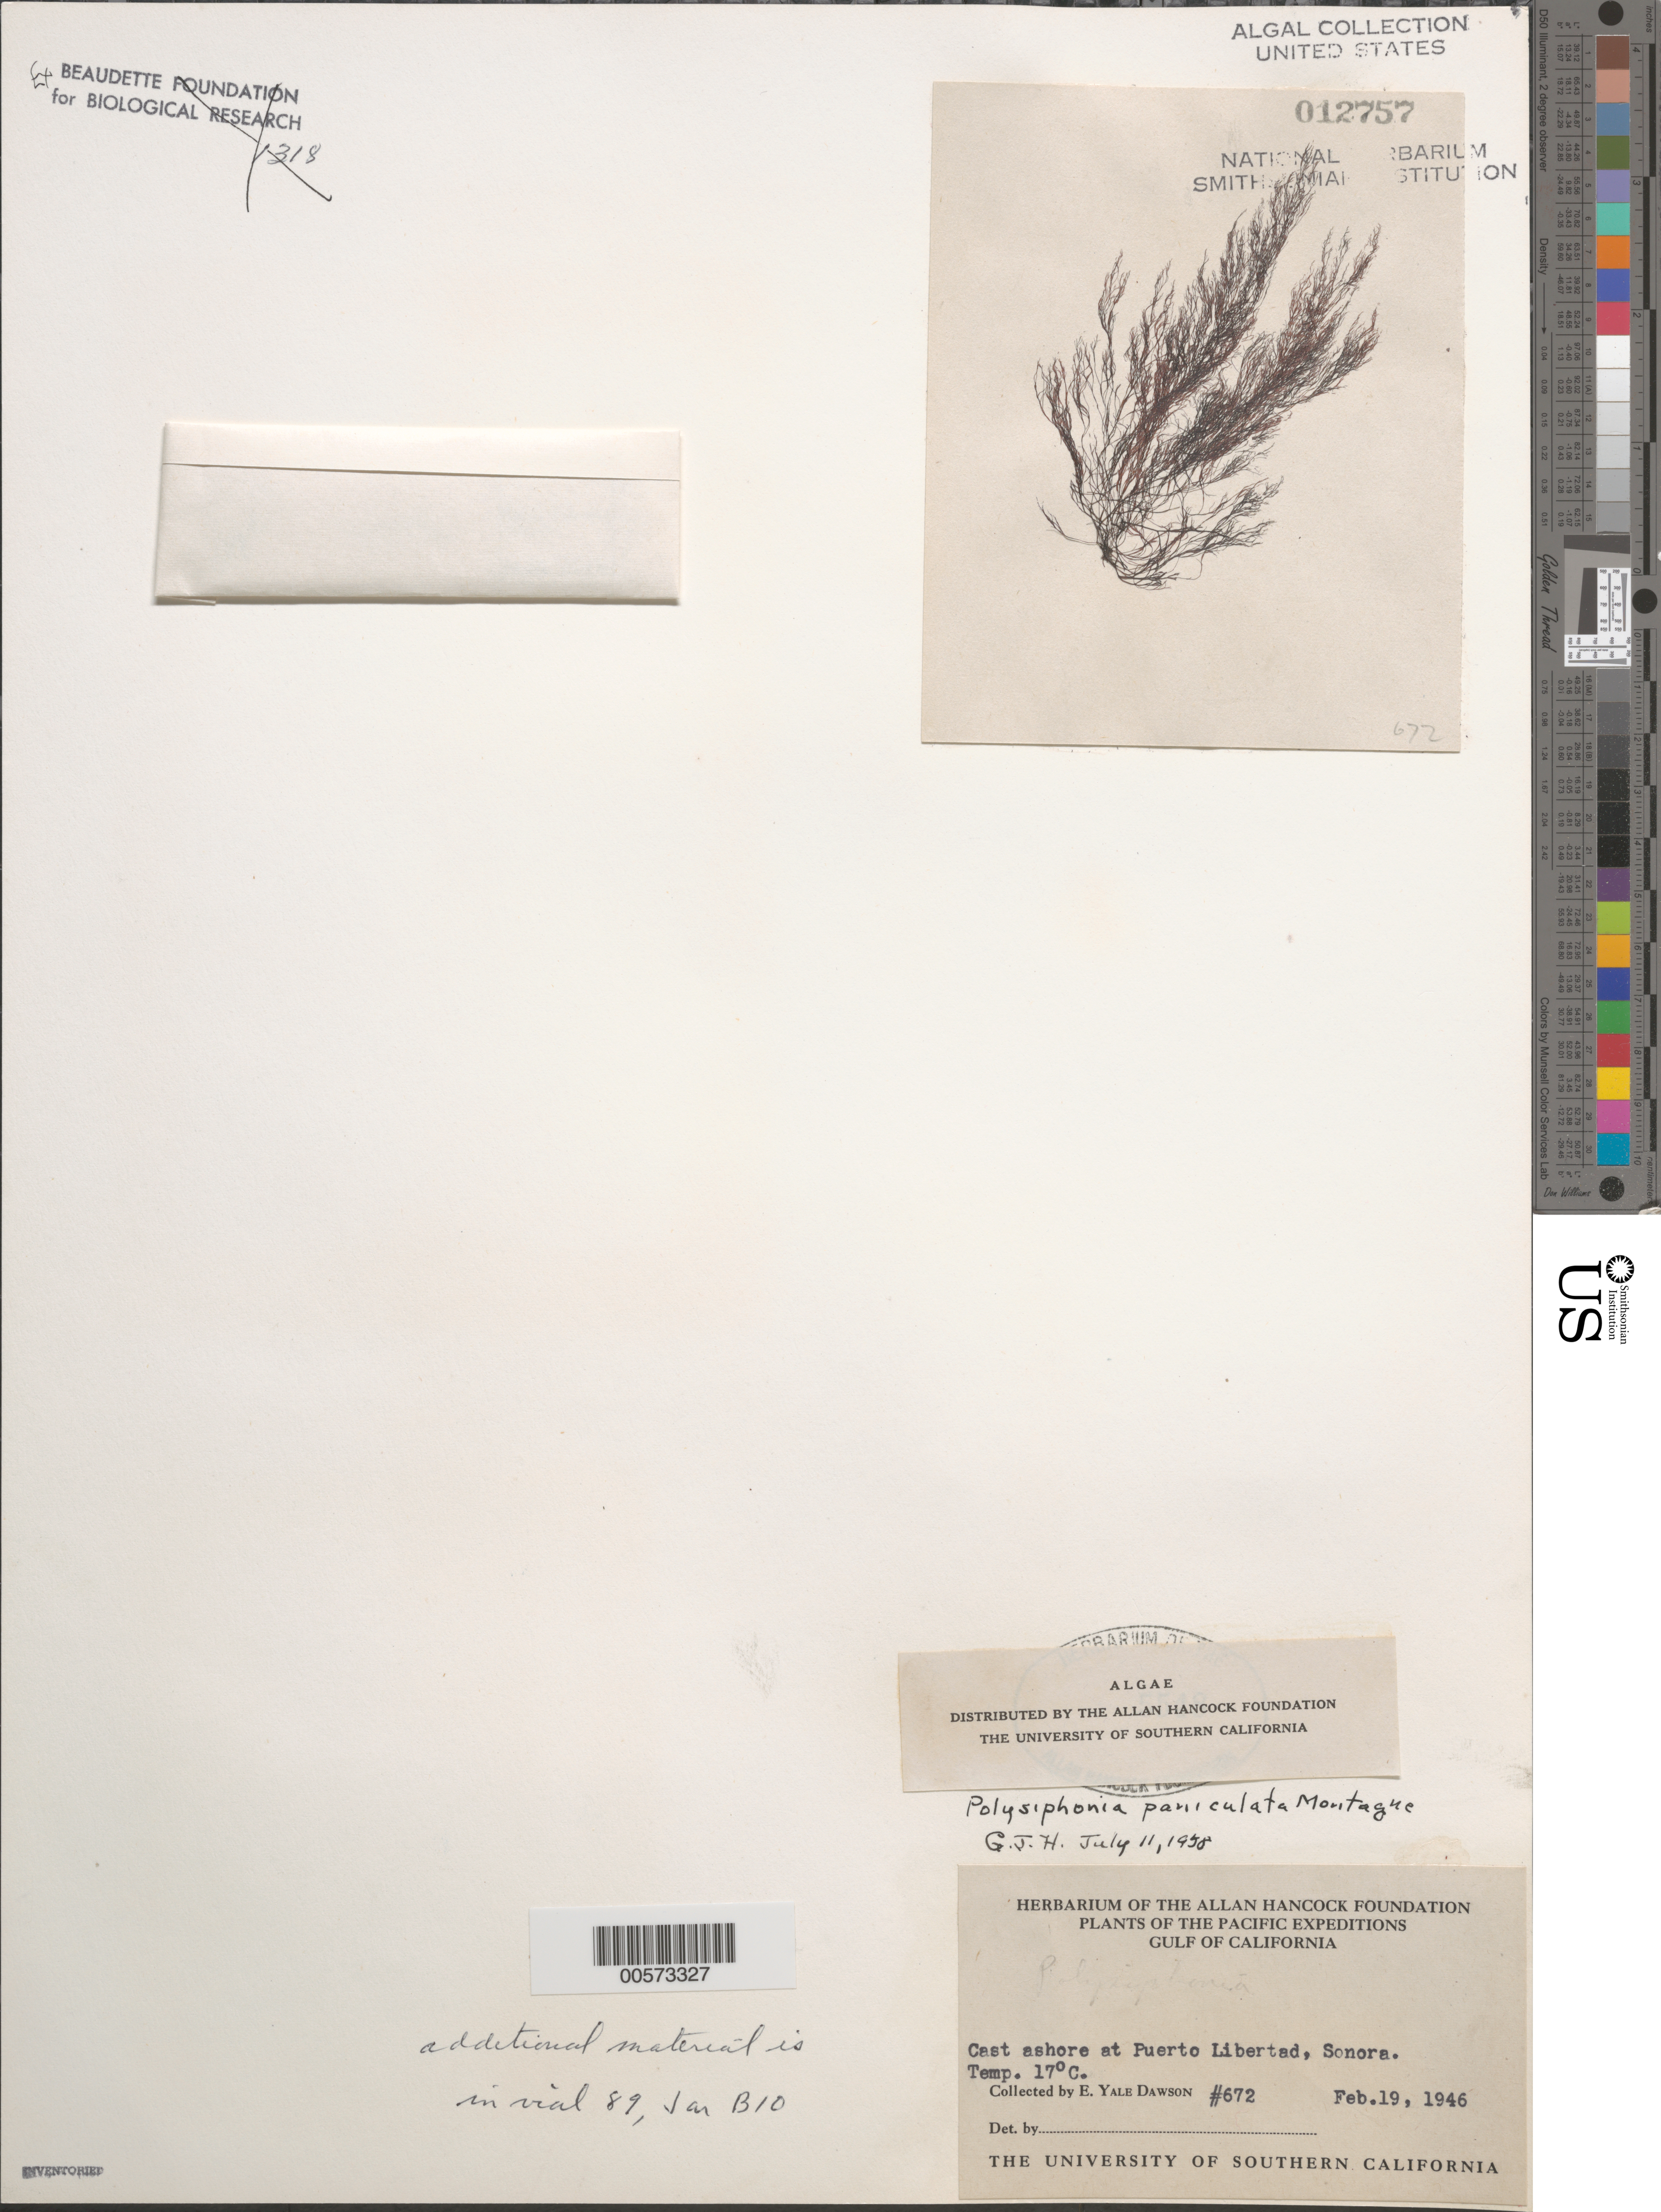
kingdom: Plantae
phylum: Rhodophyta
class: Florideophyceae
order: Ceramiales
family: Rhodomelaceae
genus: Eutrichosiphonia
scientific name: Eutrichosiphonia paniculata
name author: (Mont.) D.E.Bustamante & T.O. Cho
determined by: Algae name updating Project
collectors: E. Y. Dawson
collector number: EYD 672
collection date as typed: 19 Feb 1946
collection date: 1946-02-19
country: Mexico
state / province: Sonora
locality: Puerto Libertad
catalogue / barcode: US 12757